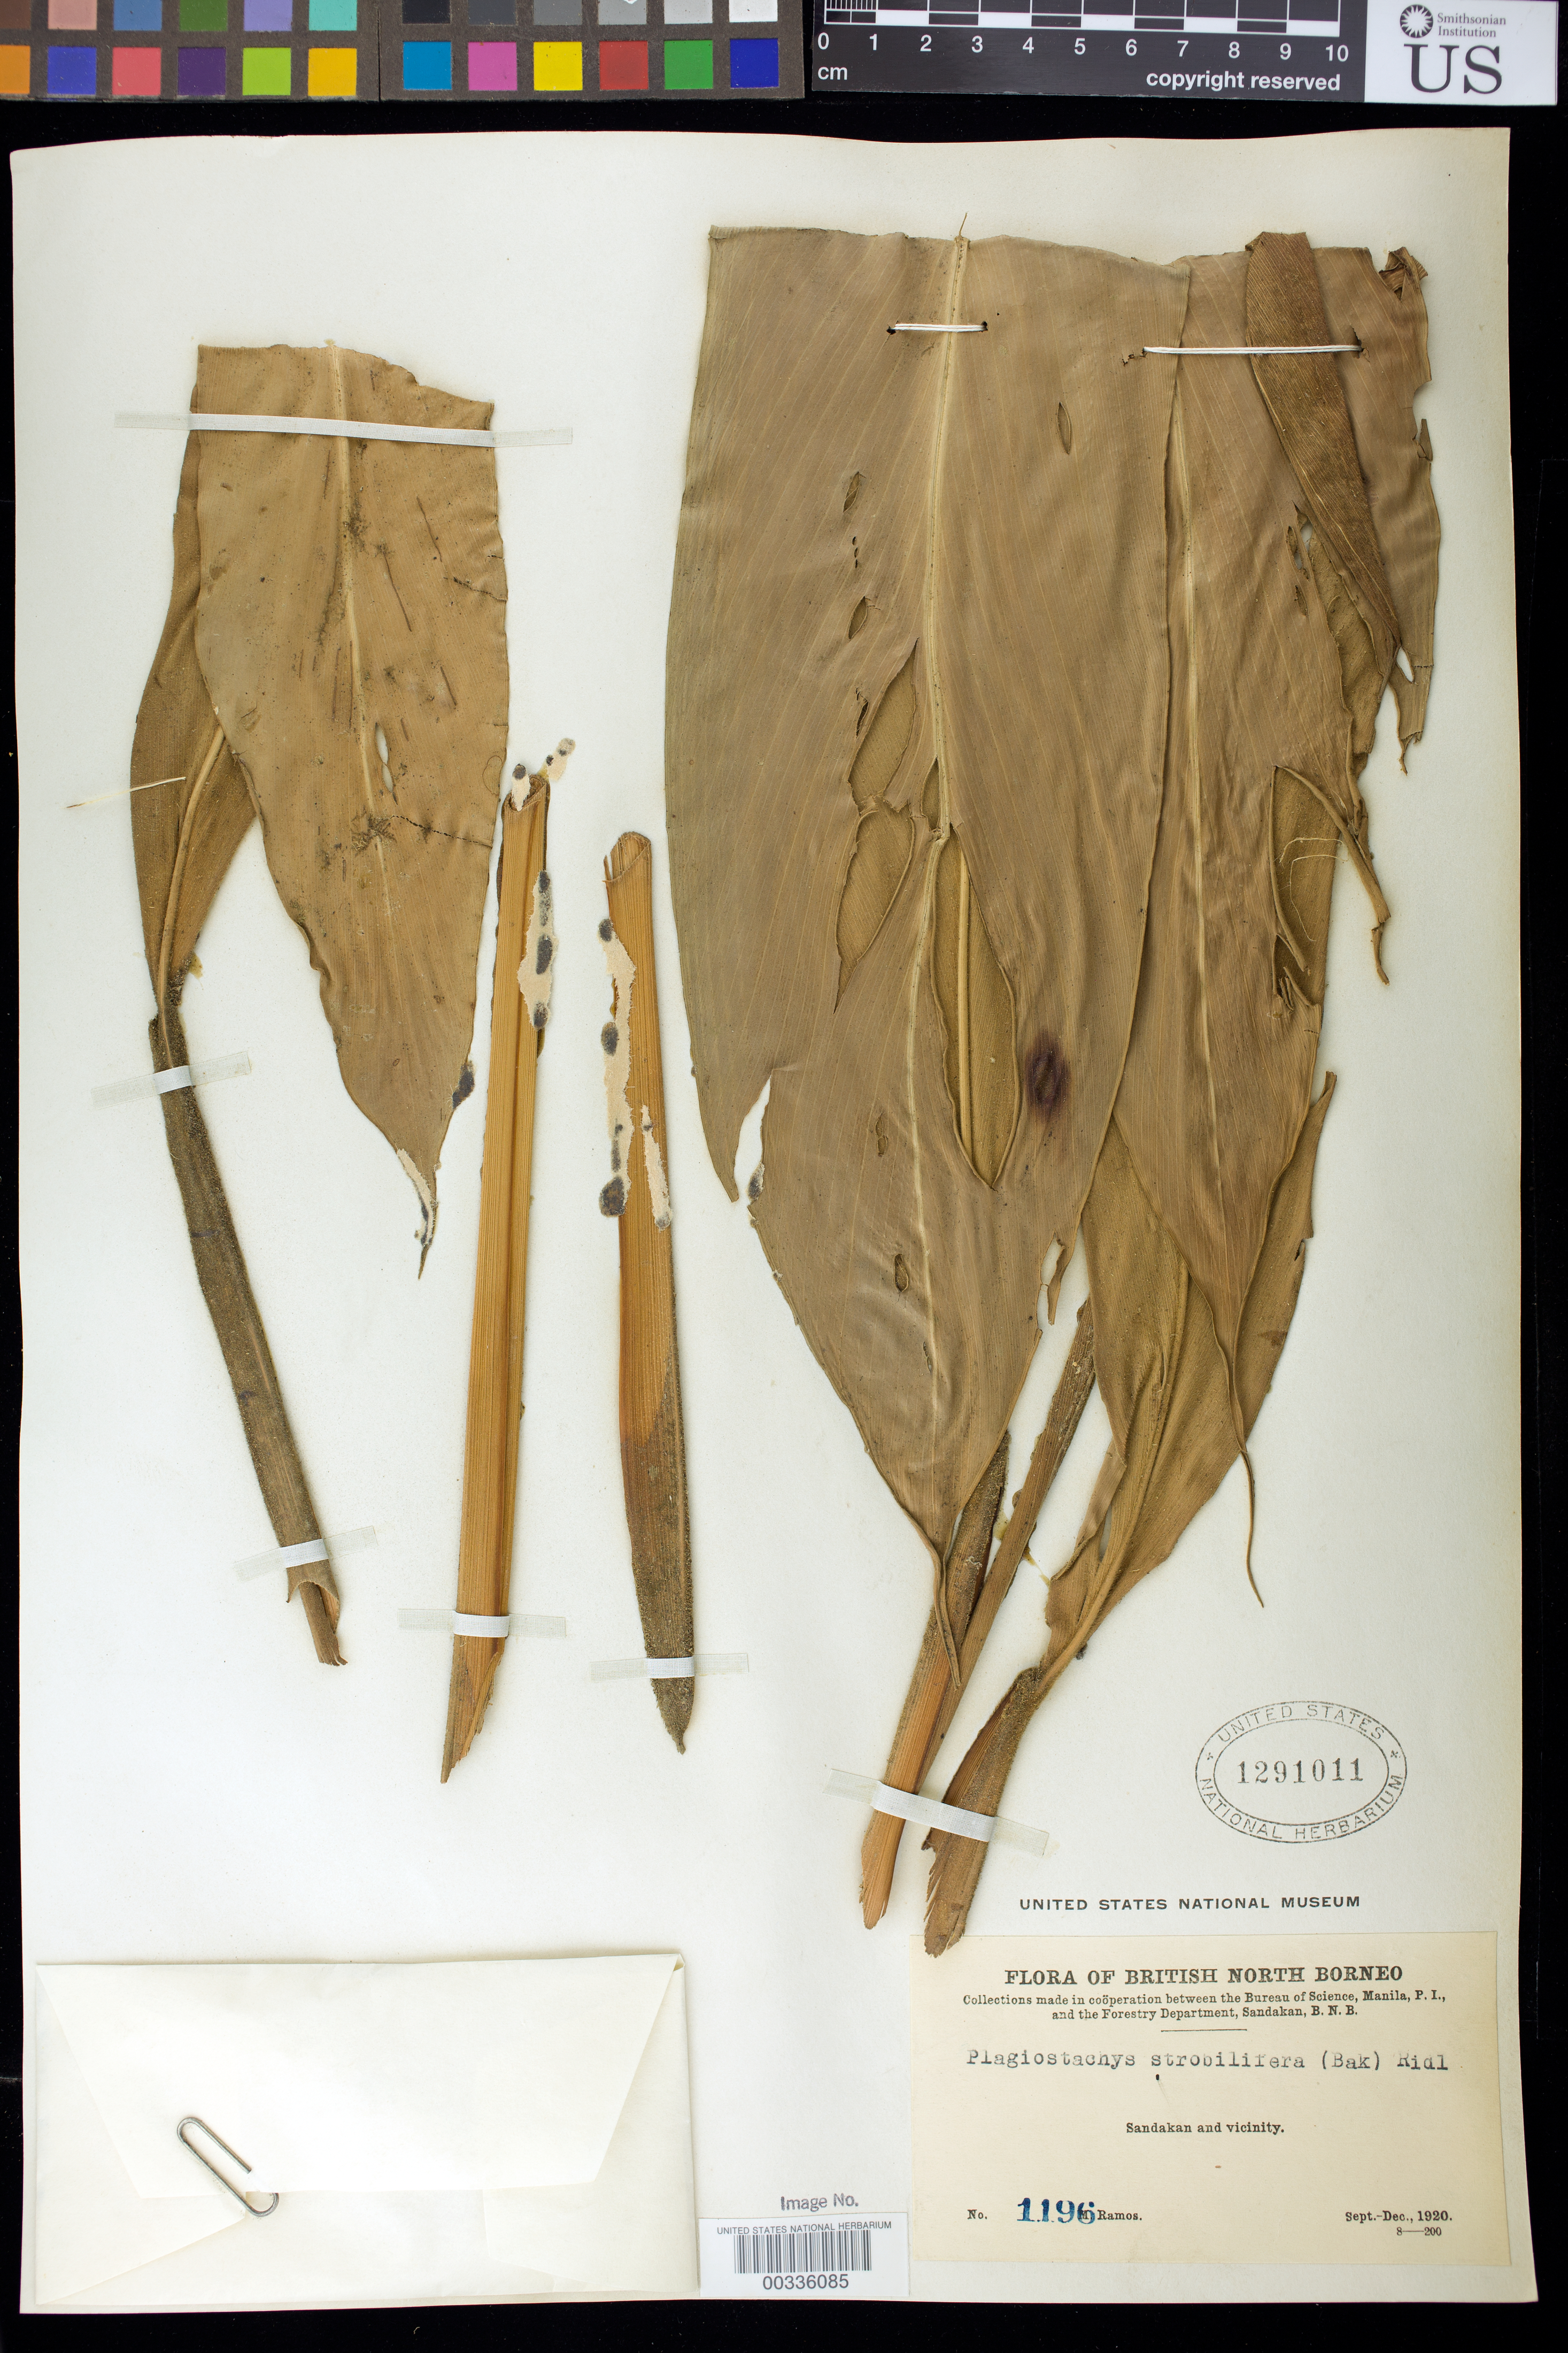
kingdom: Plantae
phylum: Tracheophyta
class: Liliopsida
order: Zingiberales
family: Zingiberaceae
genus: Plagiostachys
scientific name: Plagiostachys strobilifera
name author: (Baker) Ridl.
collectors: M. Ramos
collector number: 1196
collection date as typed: Sep 1920 to -- Dec 1920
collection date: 1920-09/1920-12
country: Malaysia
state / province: Sabah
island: Borneo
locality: Sandakan and vicinity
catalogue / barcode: US 1291011